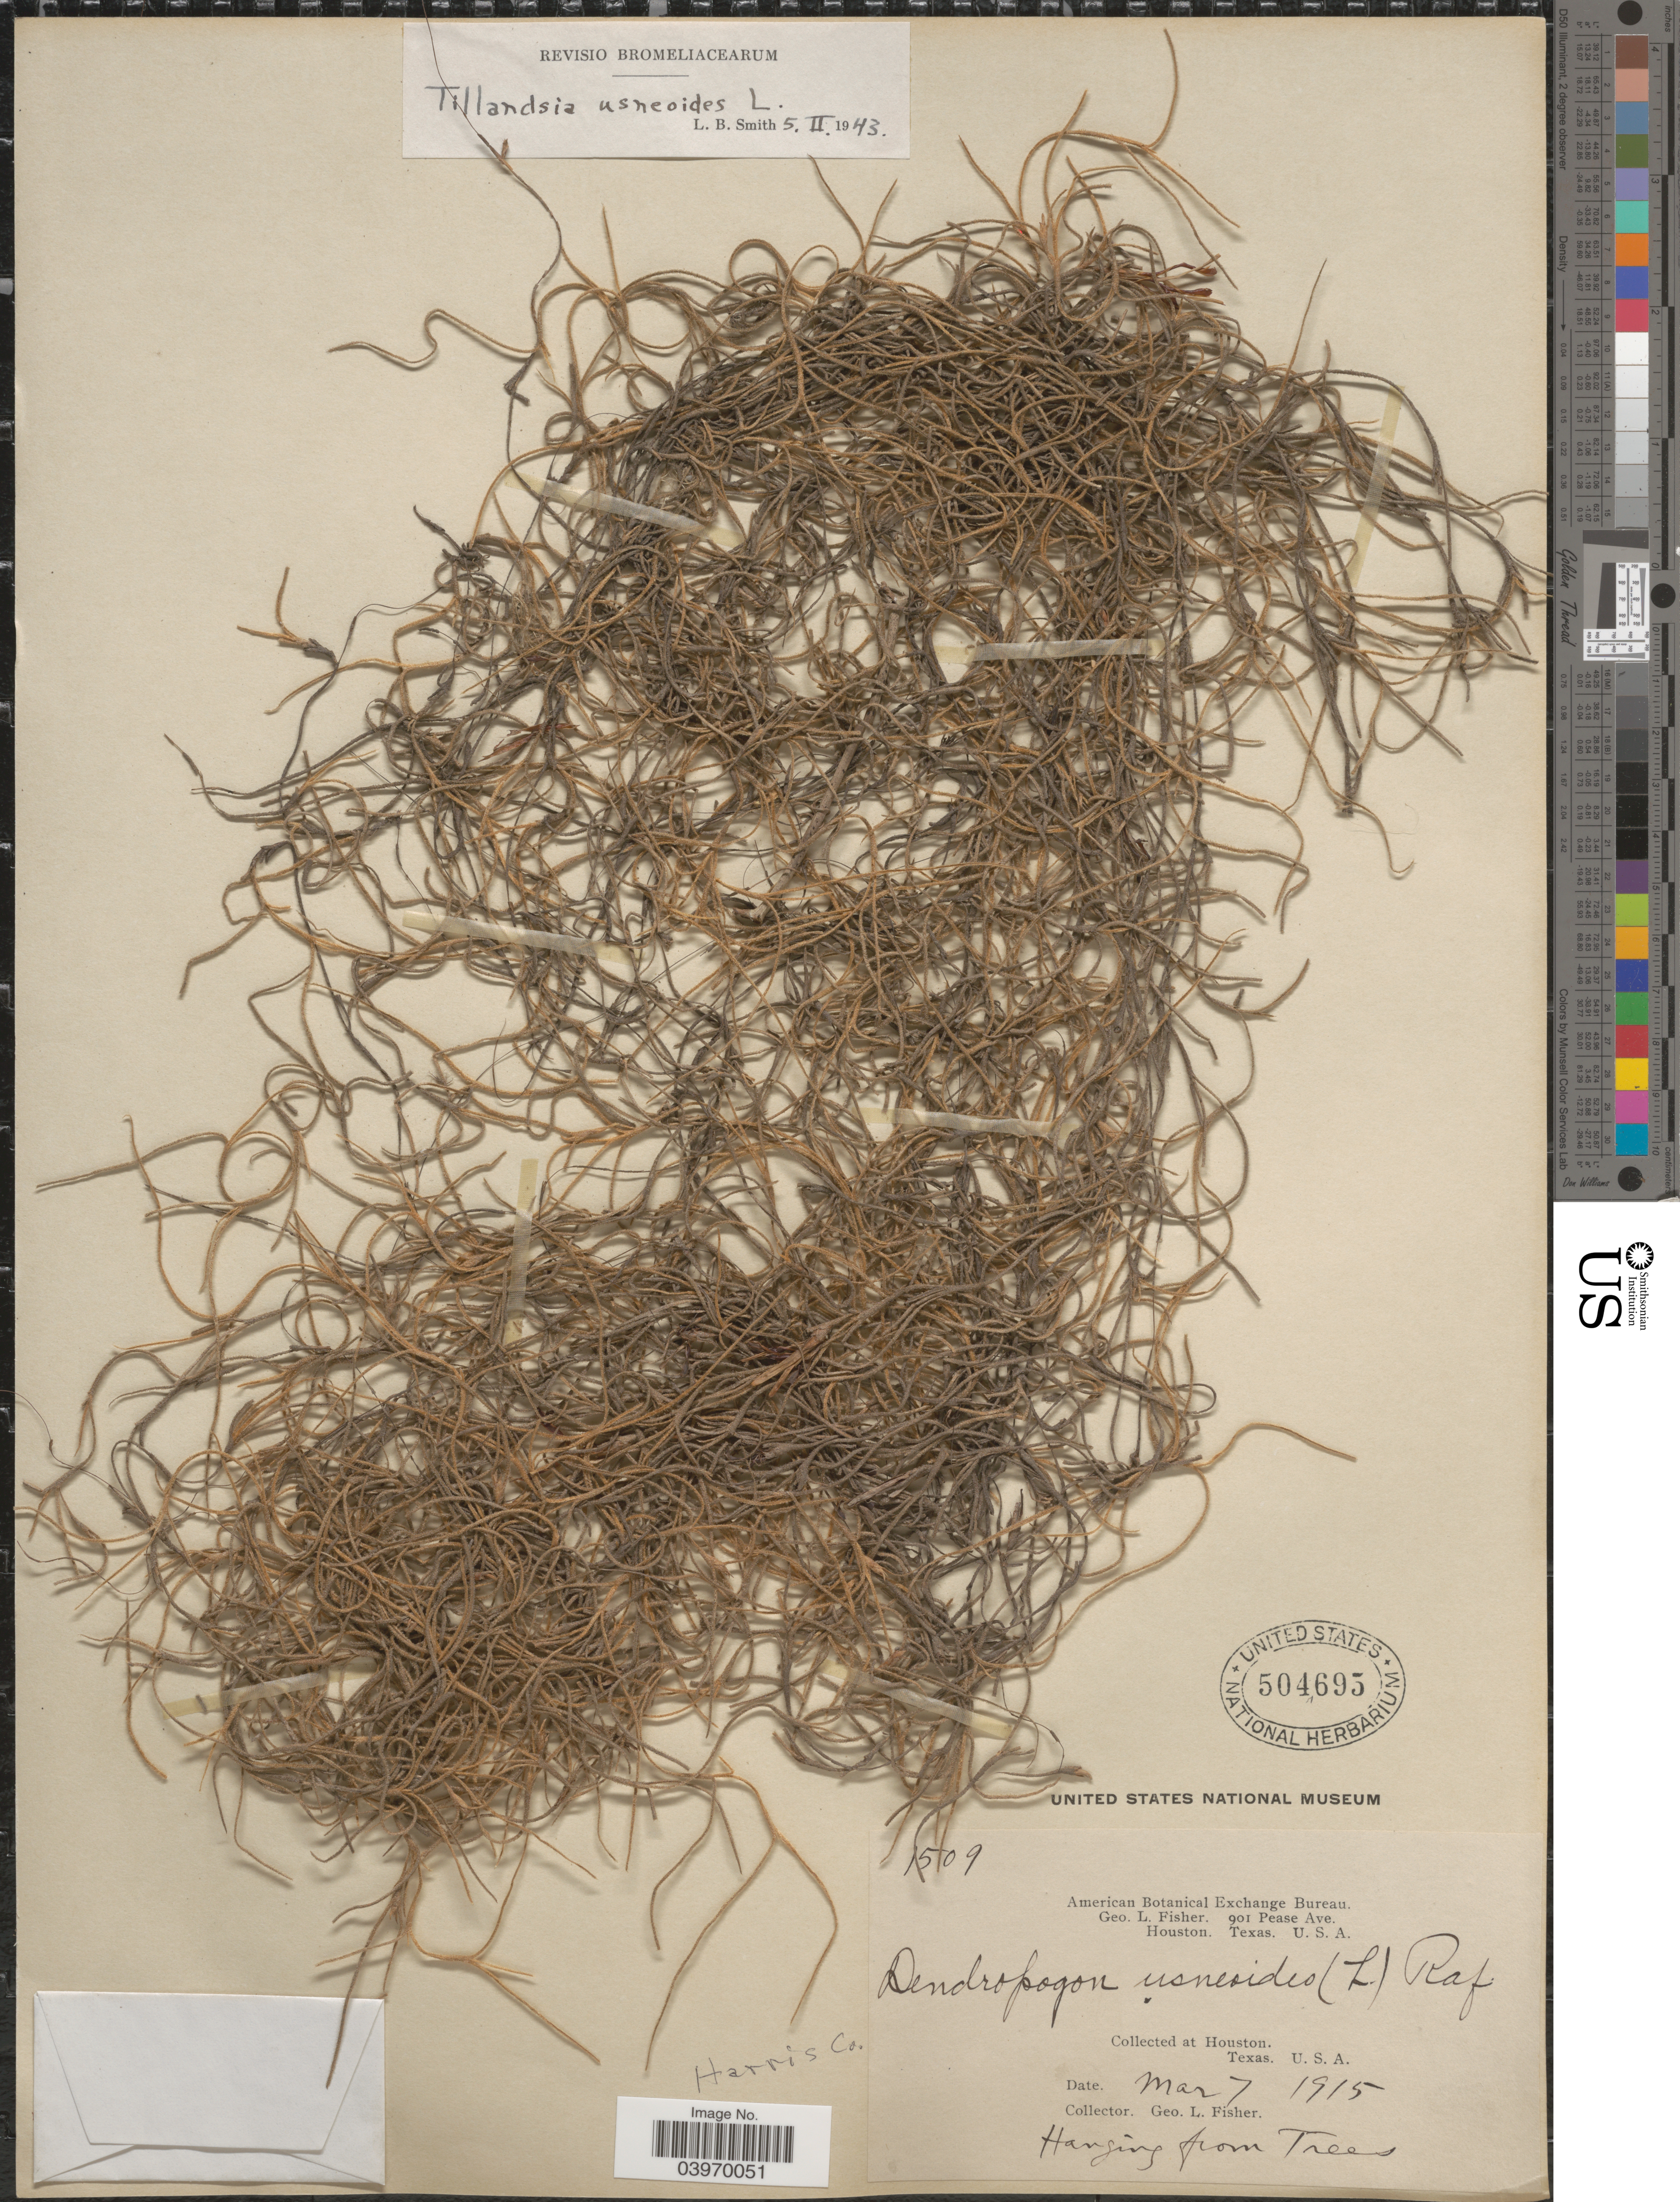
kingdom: Plantae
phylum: Tracheophyta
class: Liliopsida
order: Poales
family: Bromeliaceae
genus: Tillandsia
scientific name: Tillandsia usneoides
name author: (L.) L.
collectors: G. L. Fisher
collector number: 1509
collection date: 1915-03-07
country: United States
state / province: Texas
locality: At Houston. Harris Co.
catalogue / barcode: US 504695